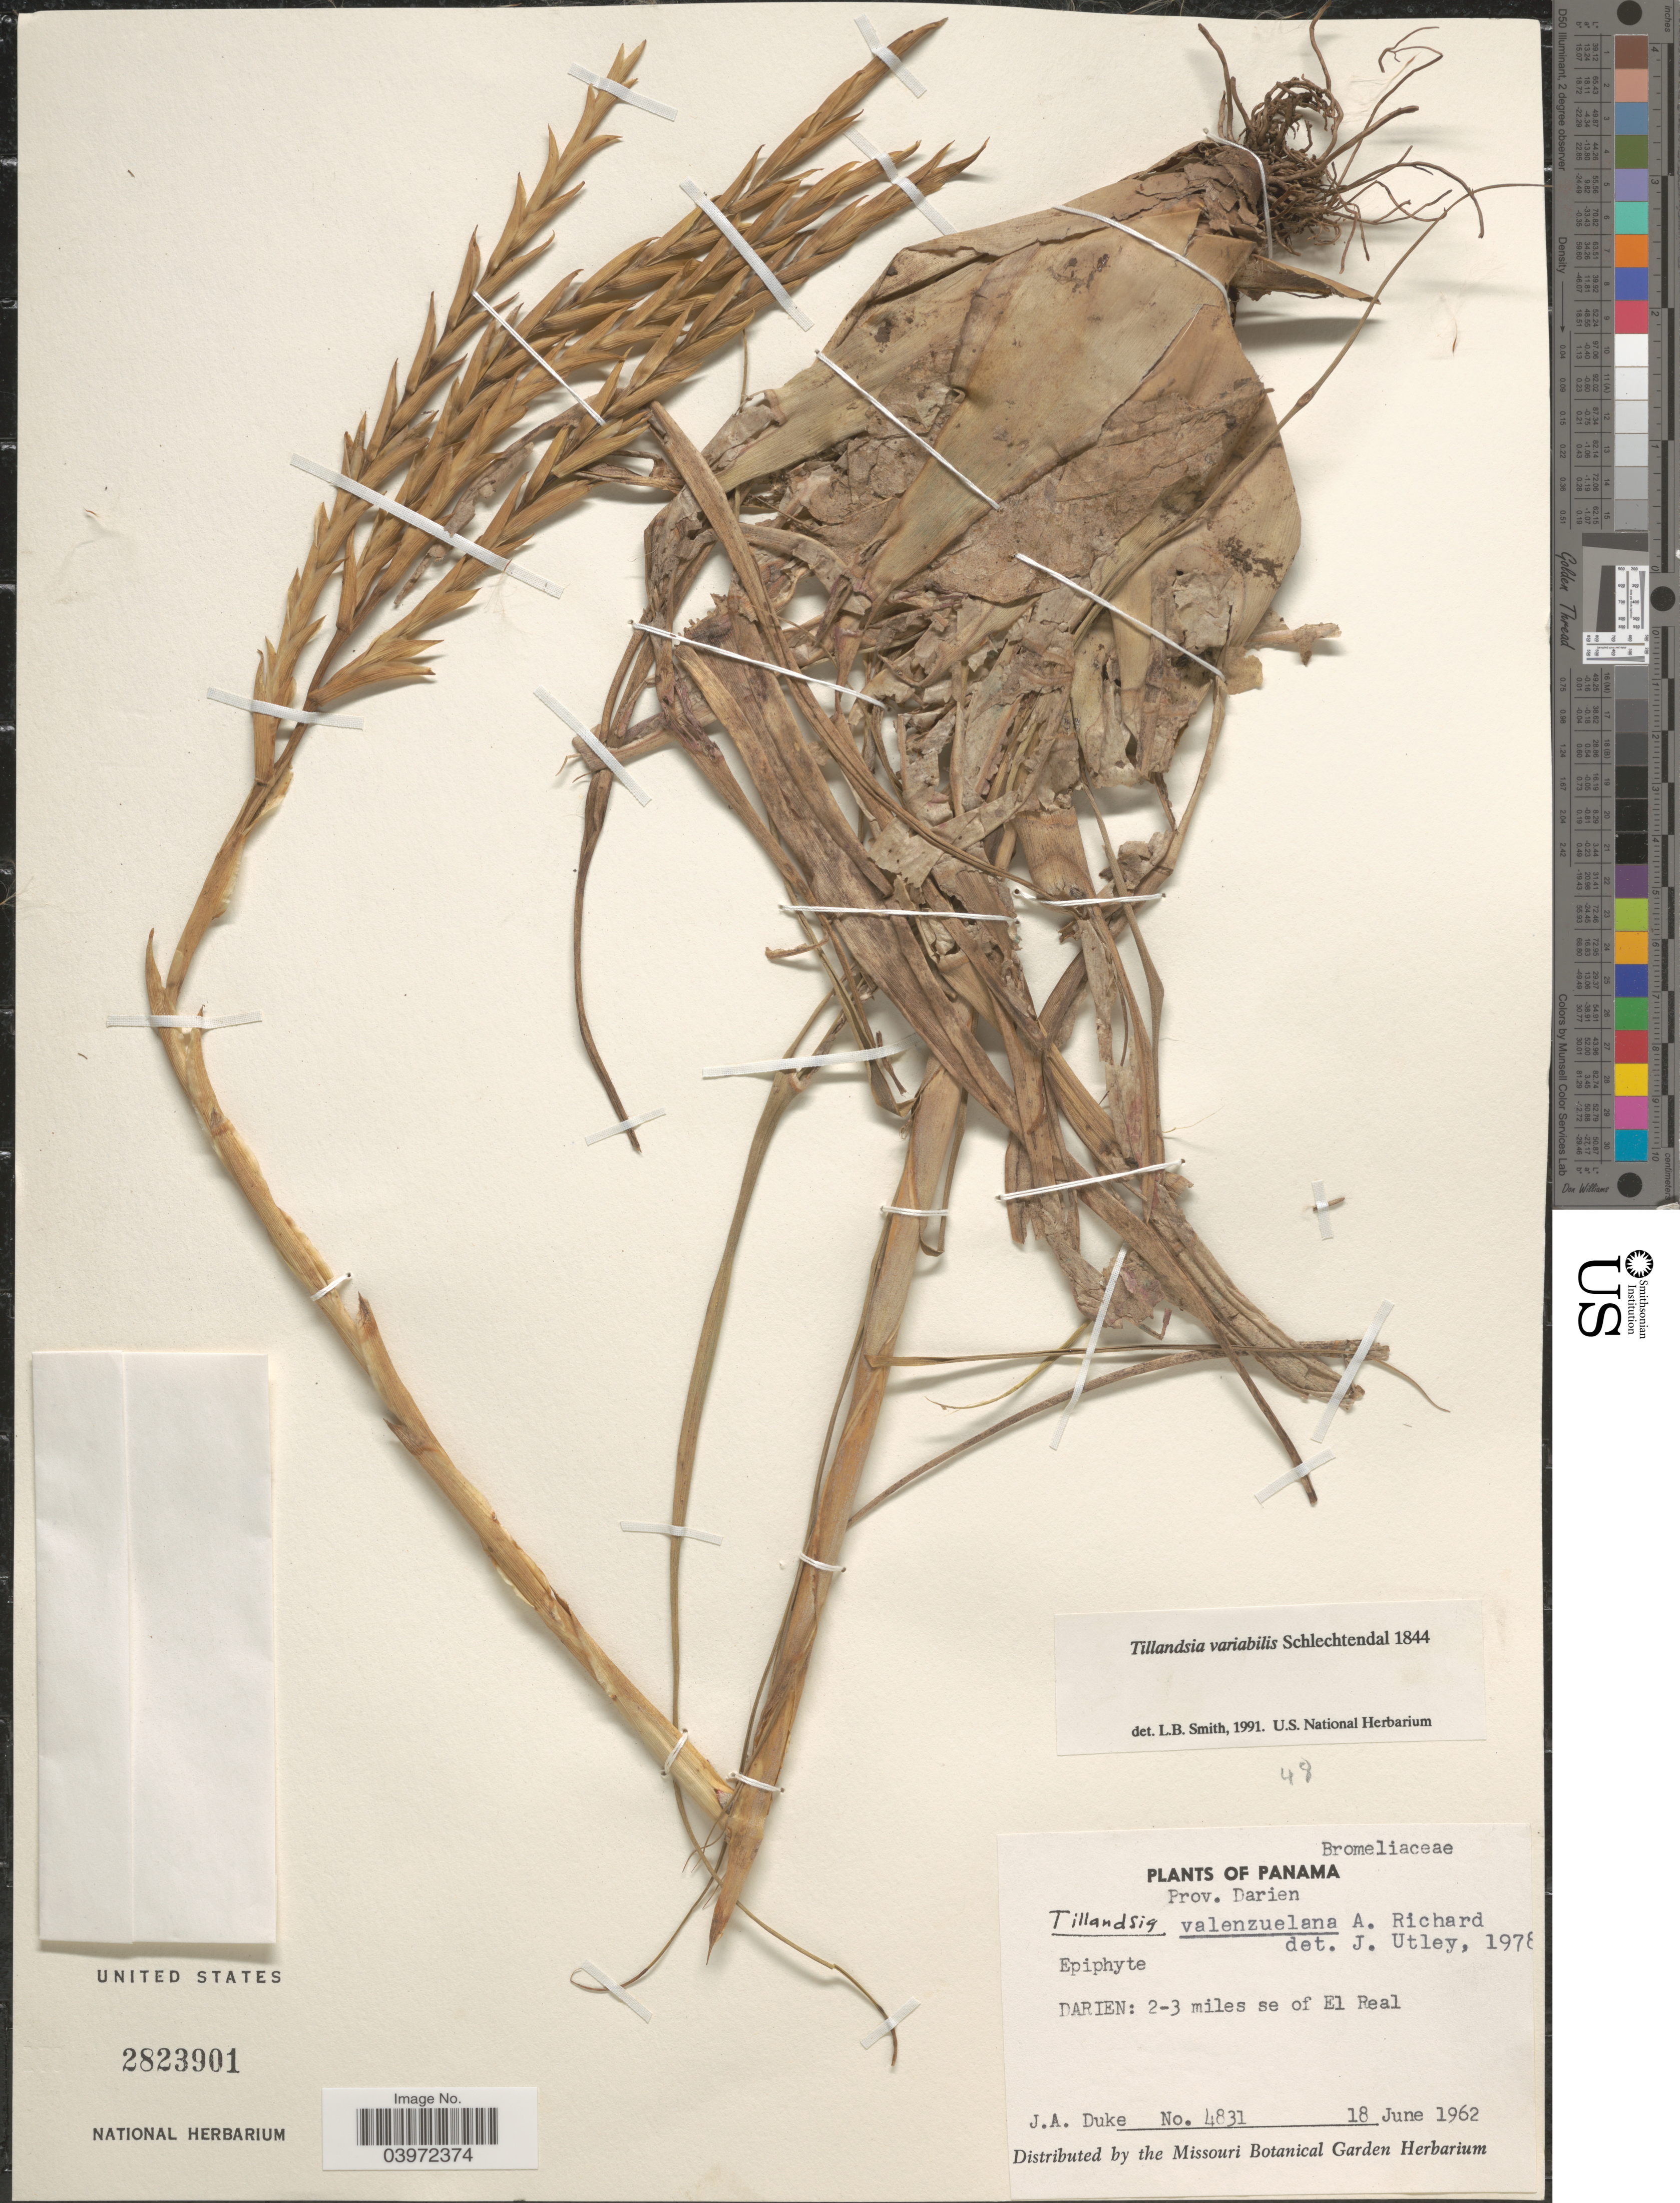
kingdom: Plantae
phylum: Tracheophyta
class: Liliopsida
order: Poales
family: Bromeliaceae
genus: Tillandsia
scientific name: Tillandsia variabilis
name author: Schltdl.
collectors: J. A. Duke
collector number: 4831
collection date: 1962-06-18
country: Panama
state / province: Darien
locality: Darien: 2-3 miles se of El Real.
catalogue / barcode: US 2823901